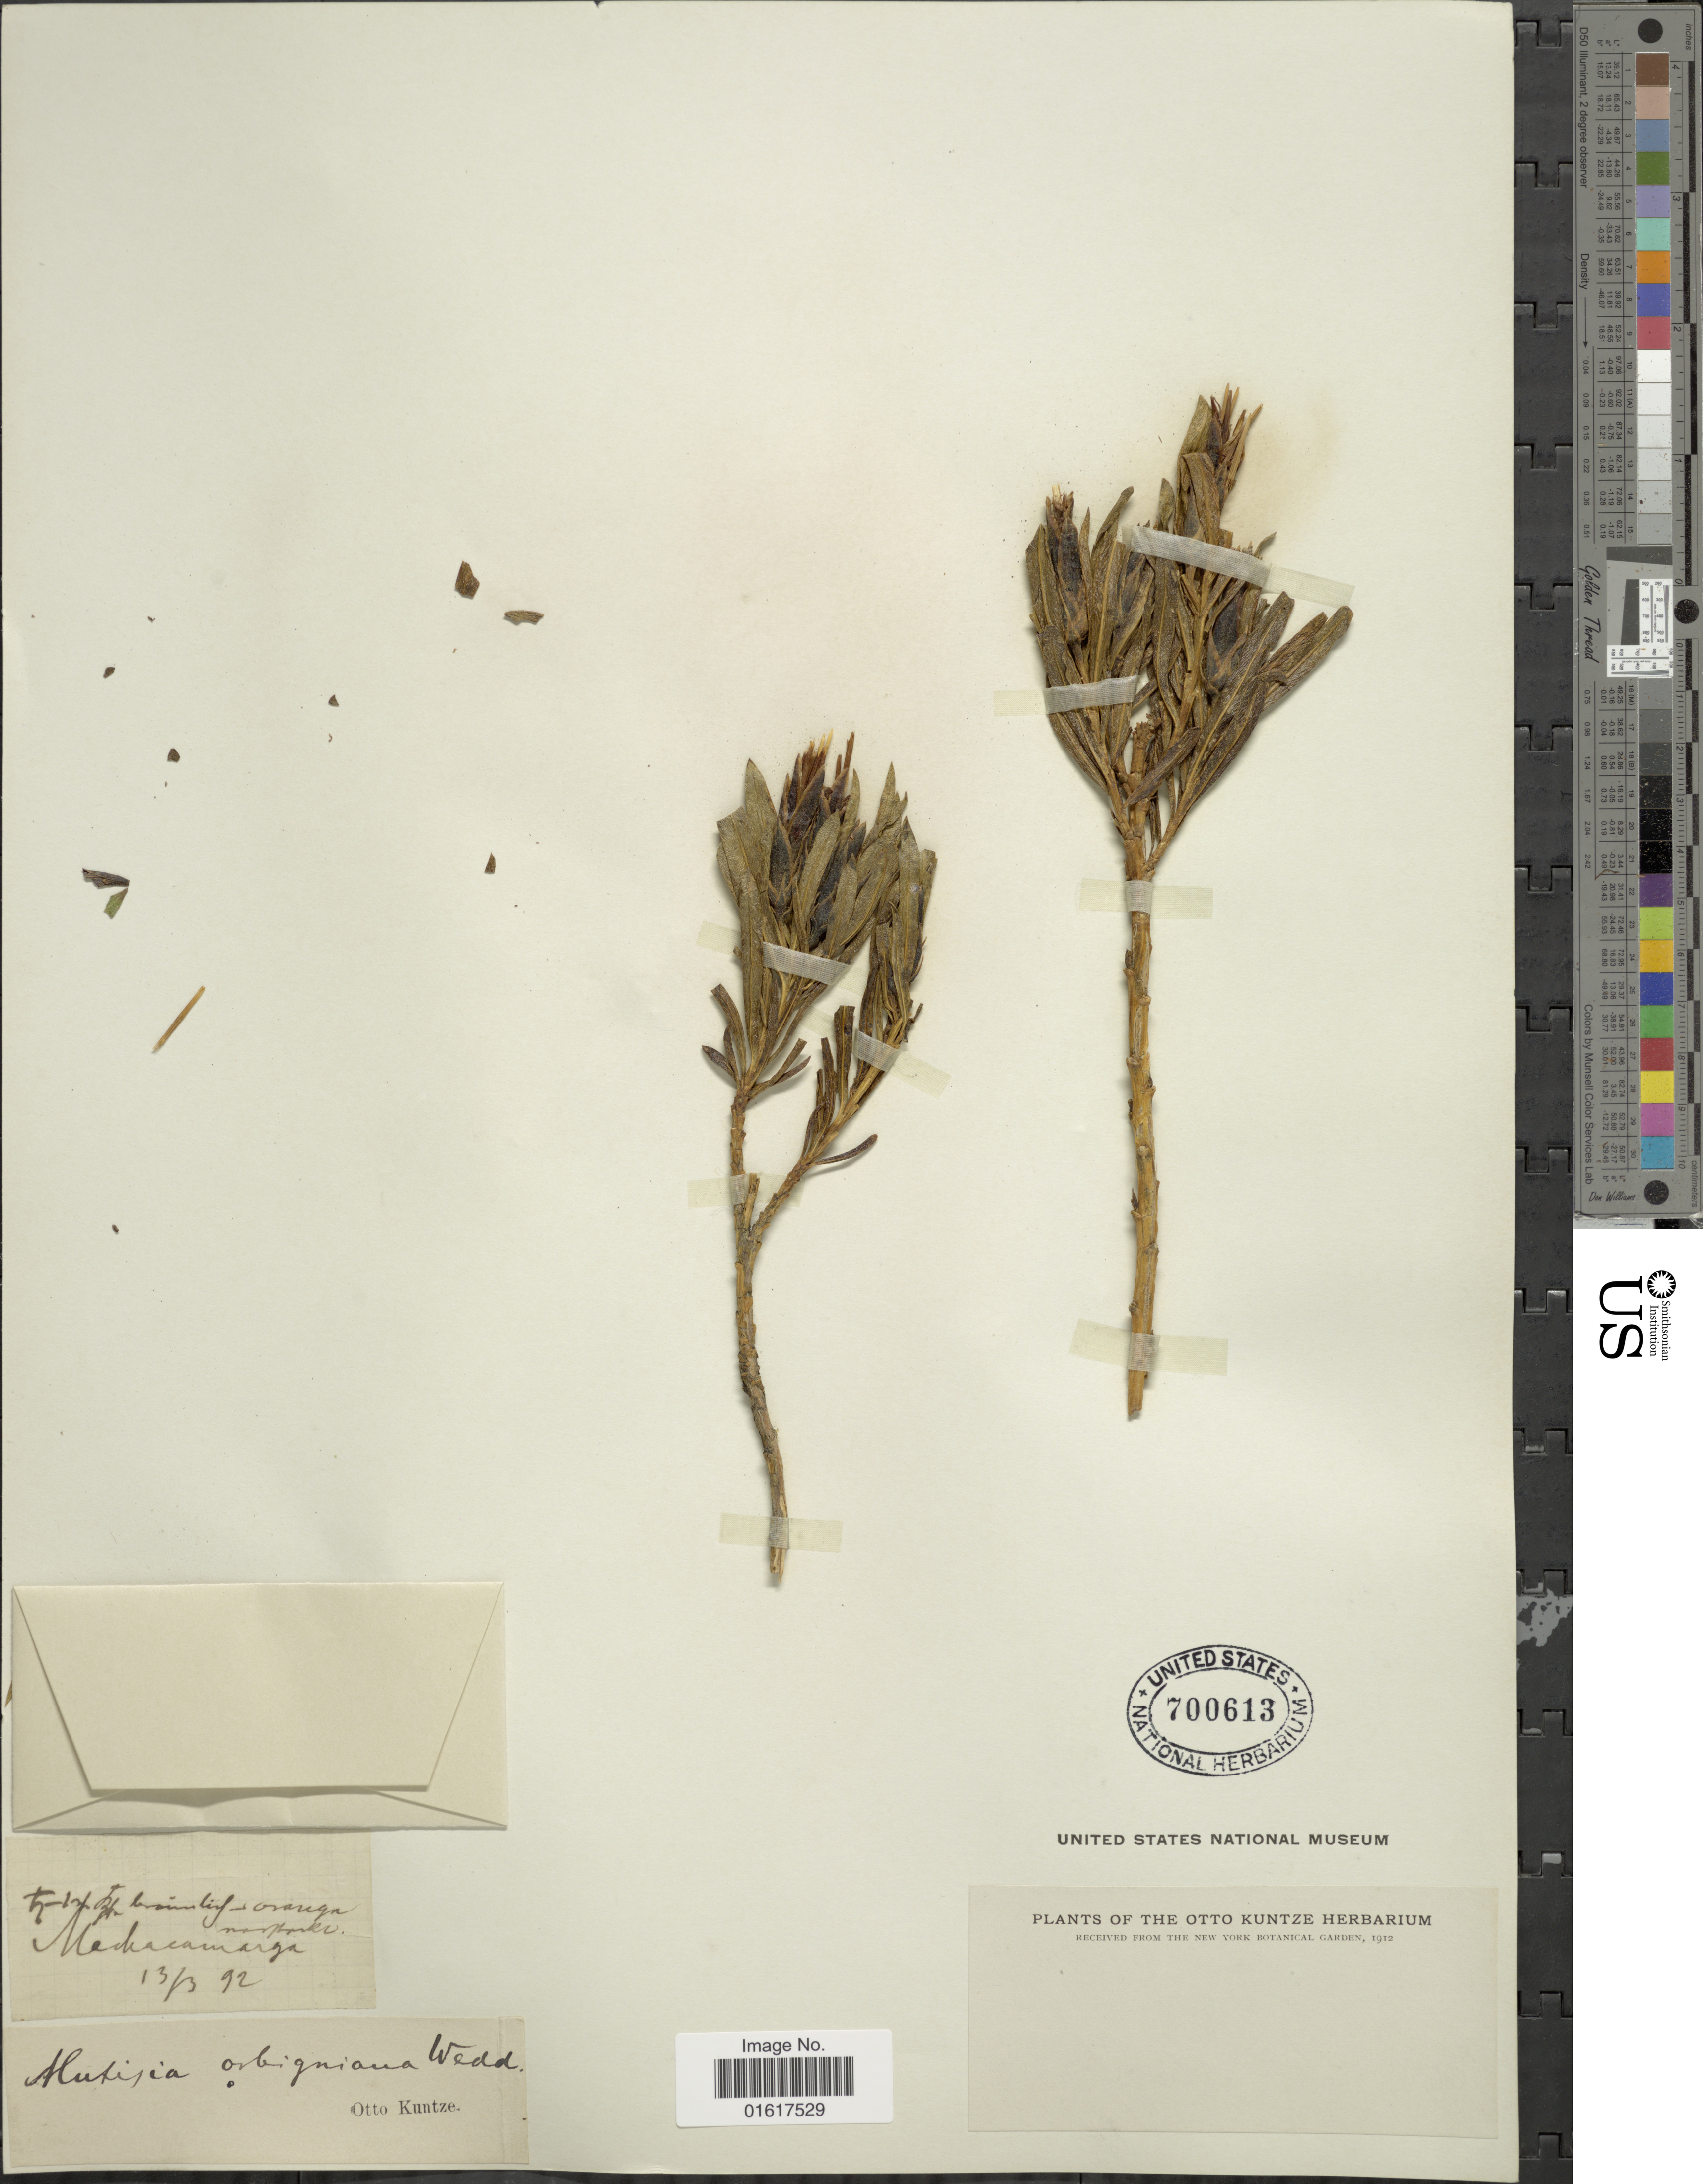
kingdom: Plantae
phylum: Tracheophyta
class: Magnoliopsida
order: Asterales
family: Asteraceae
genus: Mutisia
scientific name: Mutisia orbignyana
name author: Wedd.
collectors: C.E.O. Kuntze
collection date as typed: Transcribed d/m/y: 13/3/92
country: Chile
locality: Machacamarga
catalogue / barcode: US 700613